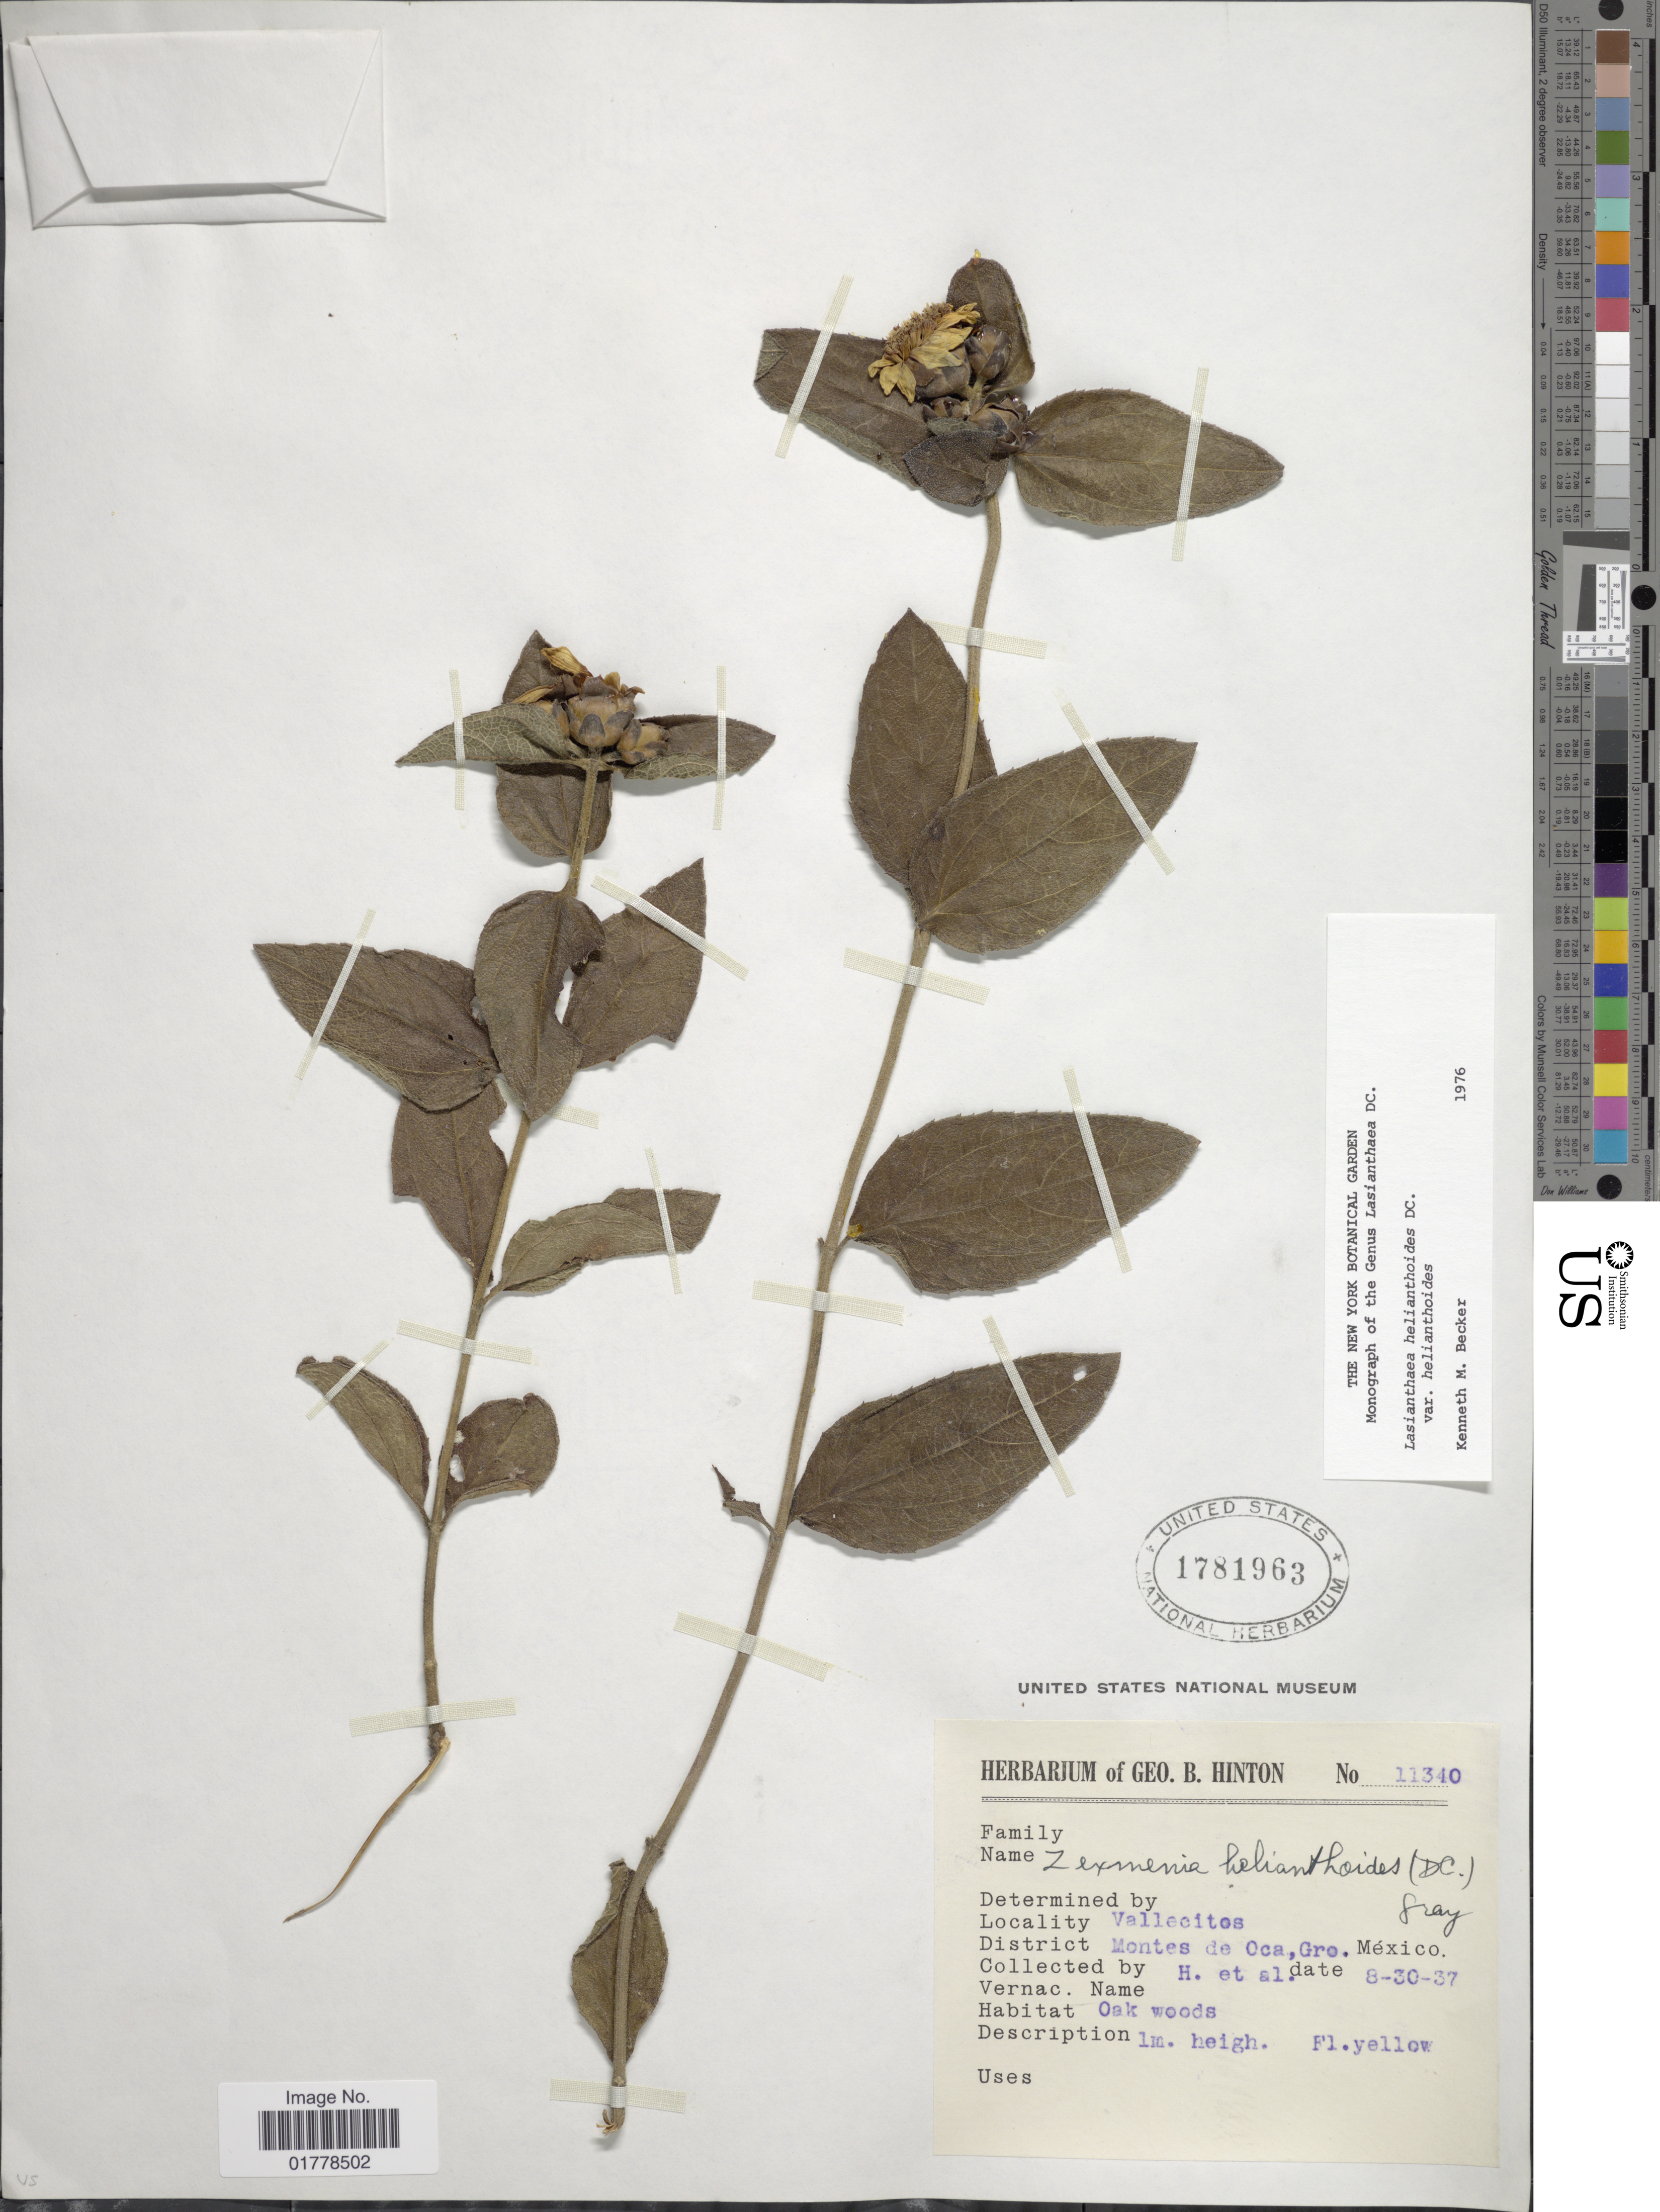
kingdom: Plantae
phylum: Tracheophyta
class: Magnoliopsida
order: Asterales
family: Asteraceae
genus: Lasianthaea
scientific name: Lasianthaea helianthoides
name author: Zucc. & DC.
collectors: G. B. Hinton & et al.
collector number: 11340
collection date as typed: Transcribed d/m/y: 30/8/37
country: Mexico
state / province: Guerrero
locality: Vallecitos. District Montes de Oca, Gro., México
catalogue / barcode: US 1781963